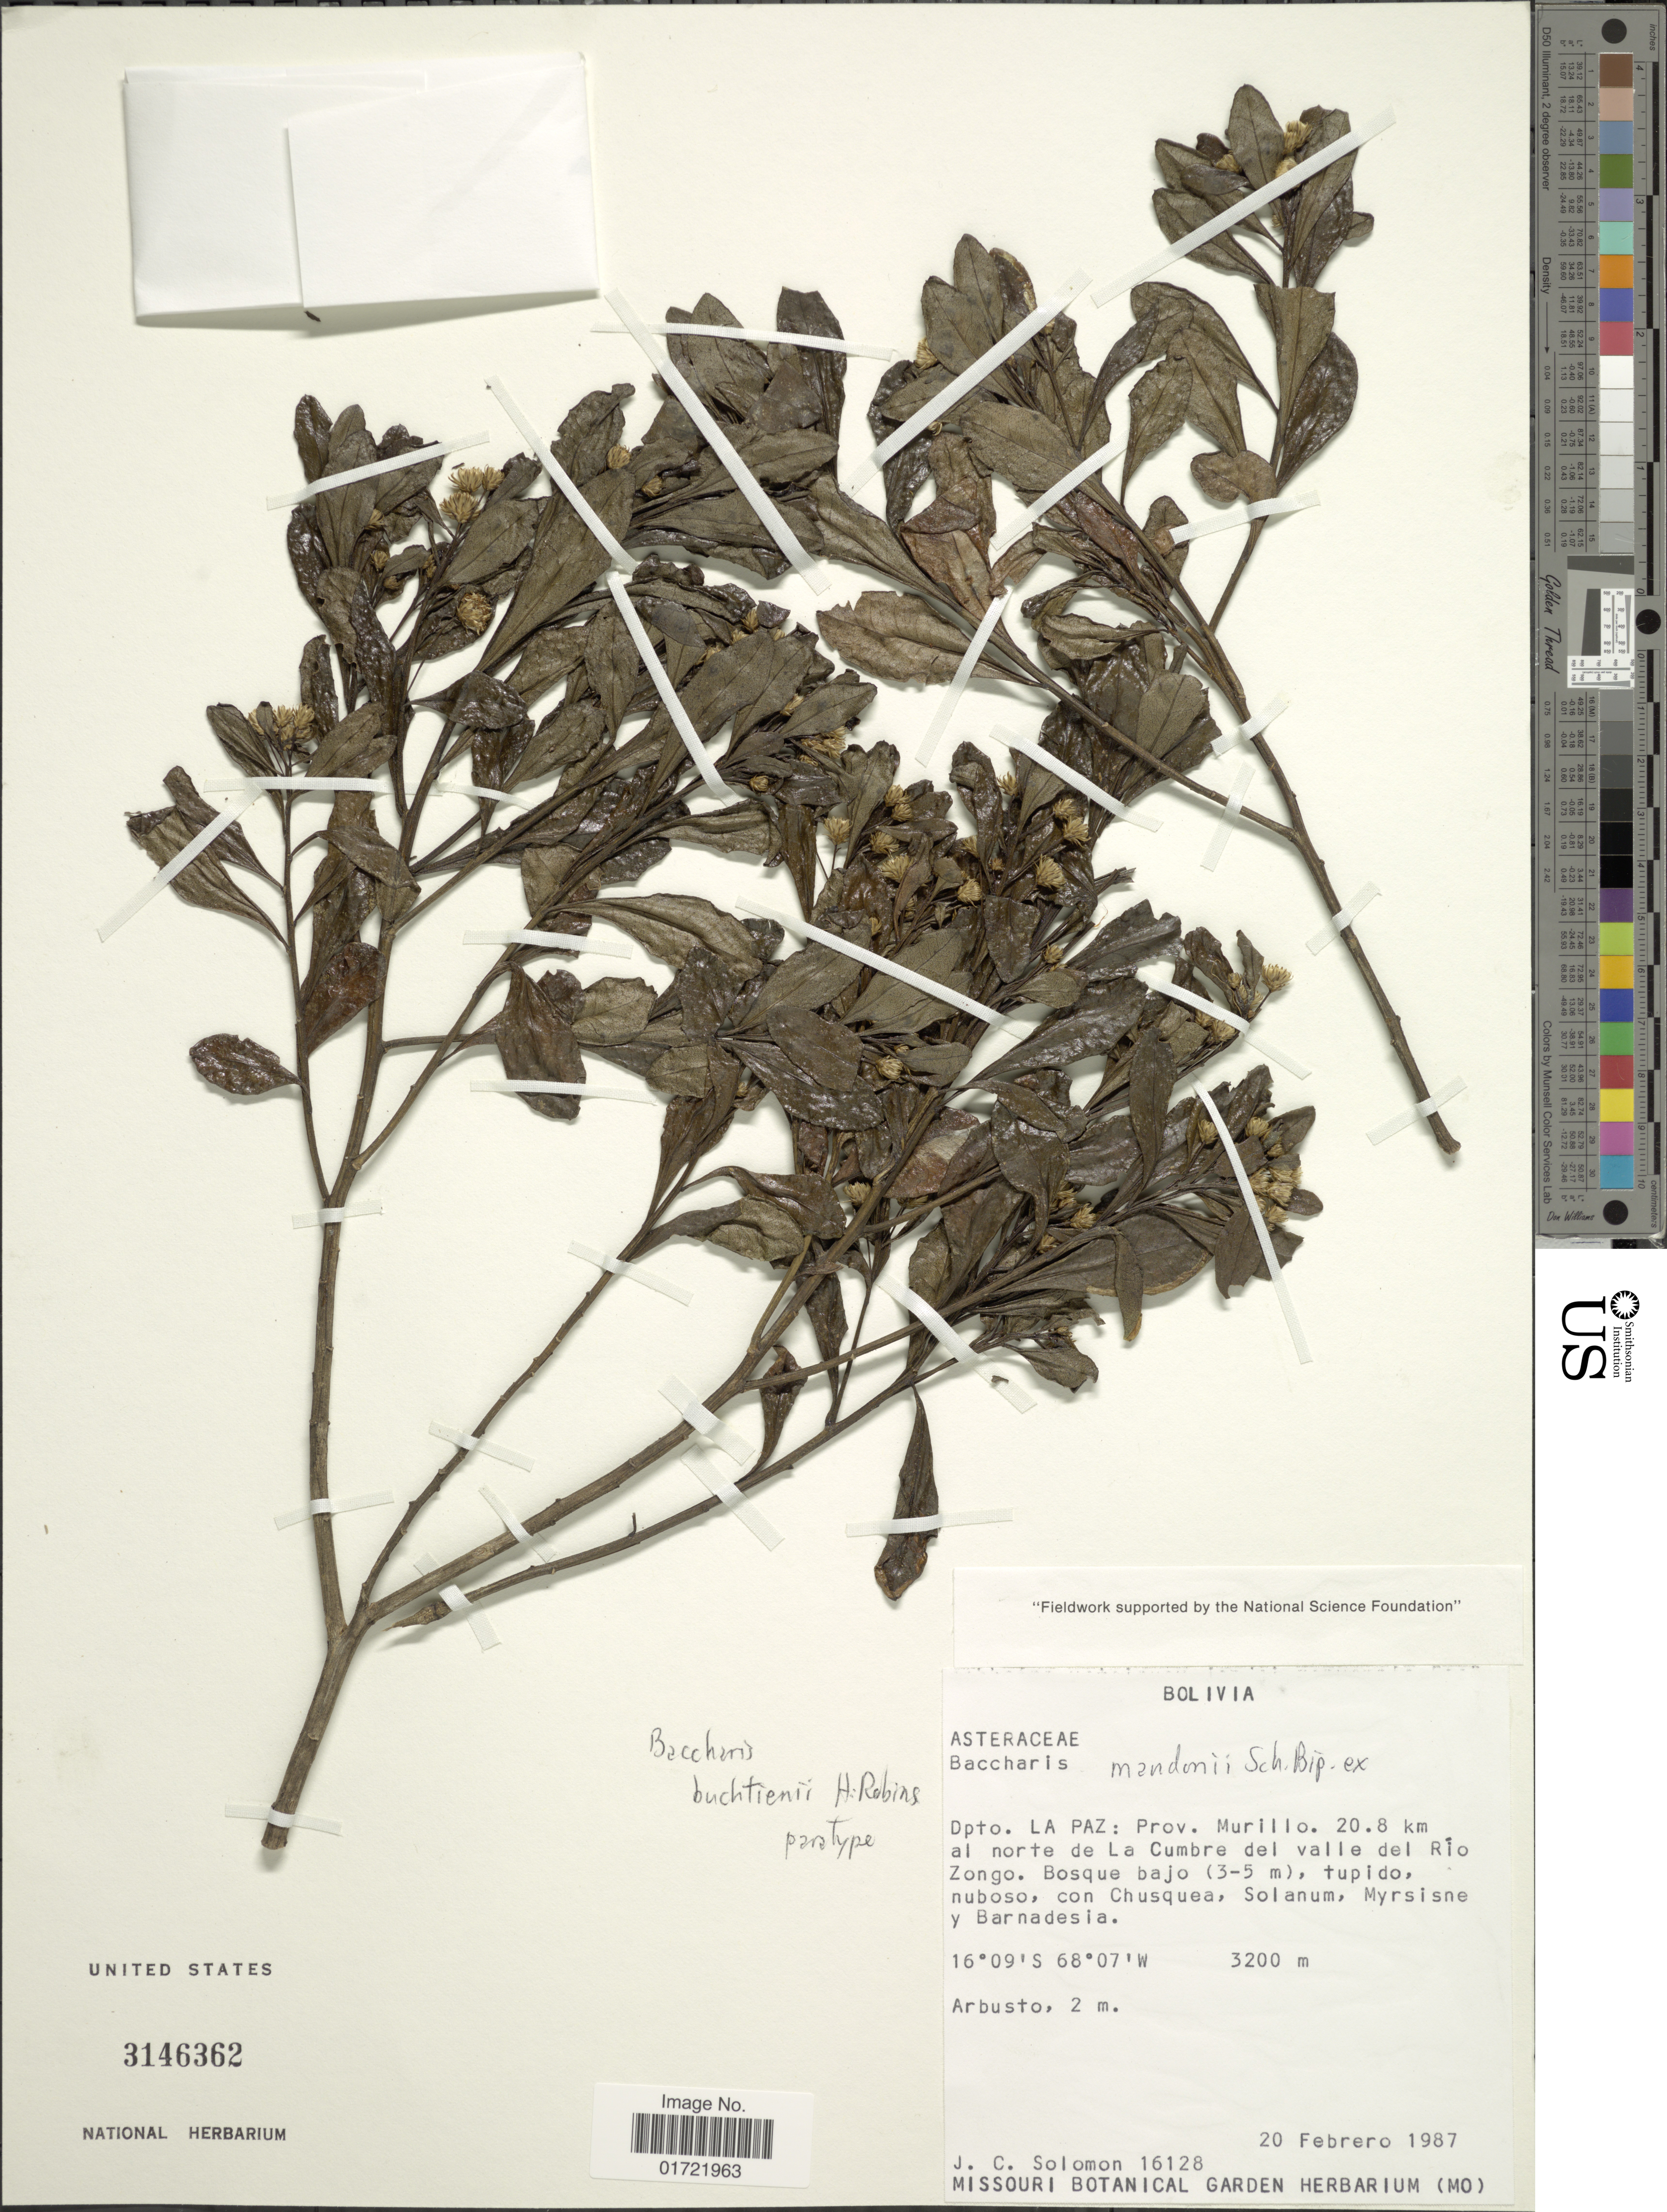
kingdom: Plantae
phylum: Tracheophyta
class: Magnoliopsida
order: Asterales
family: Asteraceae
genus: Baccharis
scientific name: Baccharis buchtienii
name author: H. Rob.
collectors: J. C. Solomon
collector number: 16128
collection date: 1987-02-20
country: Bolivia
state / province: La Paz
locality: Prov. Murillo. 20.8 km al norte de la Cumbre dl valle del Rio Zongo.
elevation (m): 3200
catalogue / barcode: US 3146362